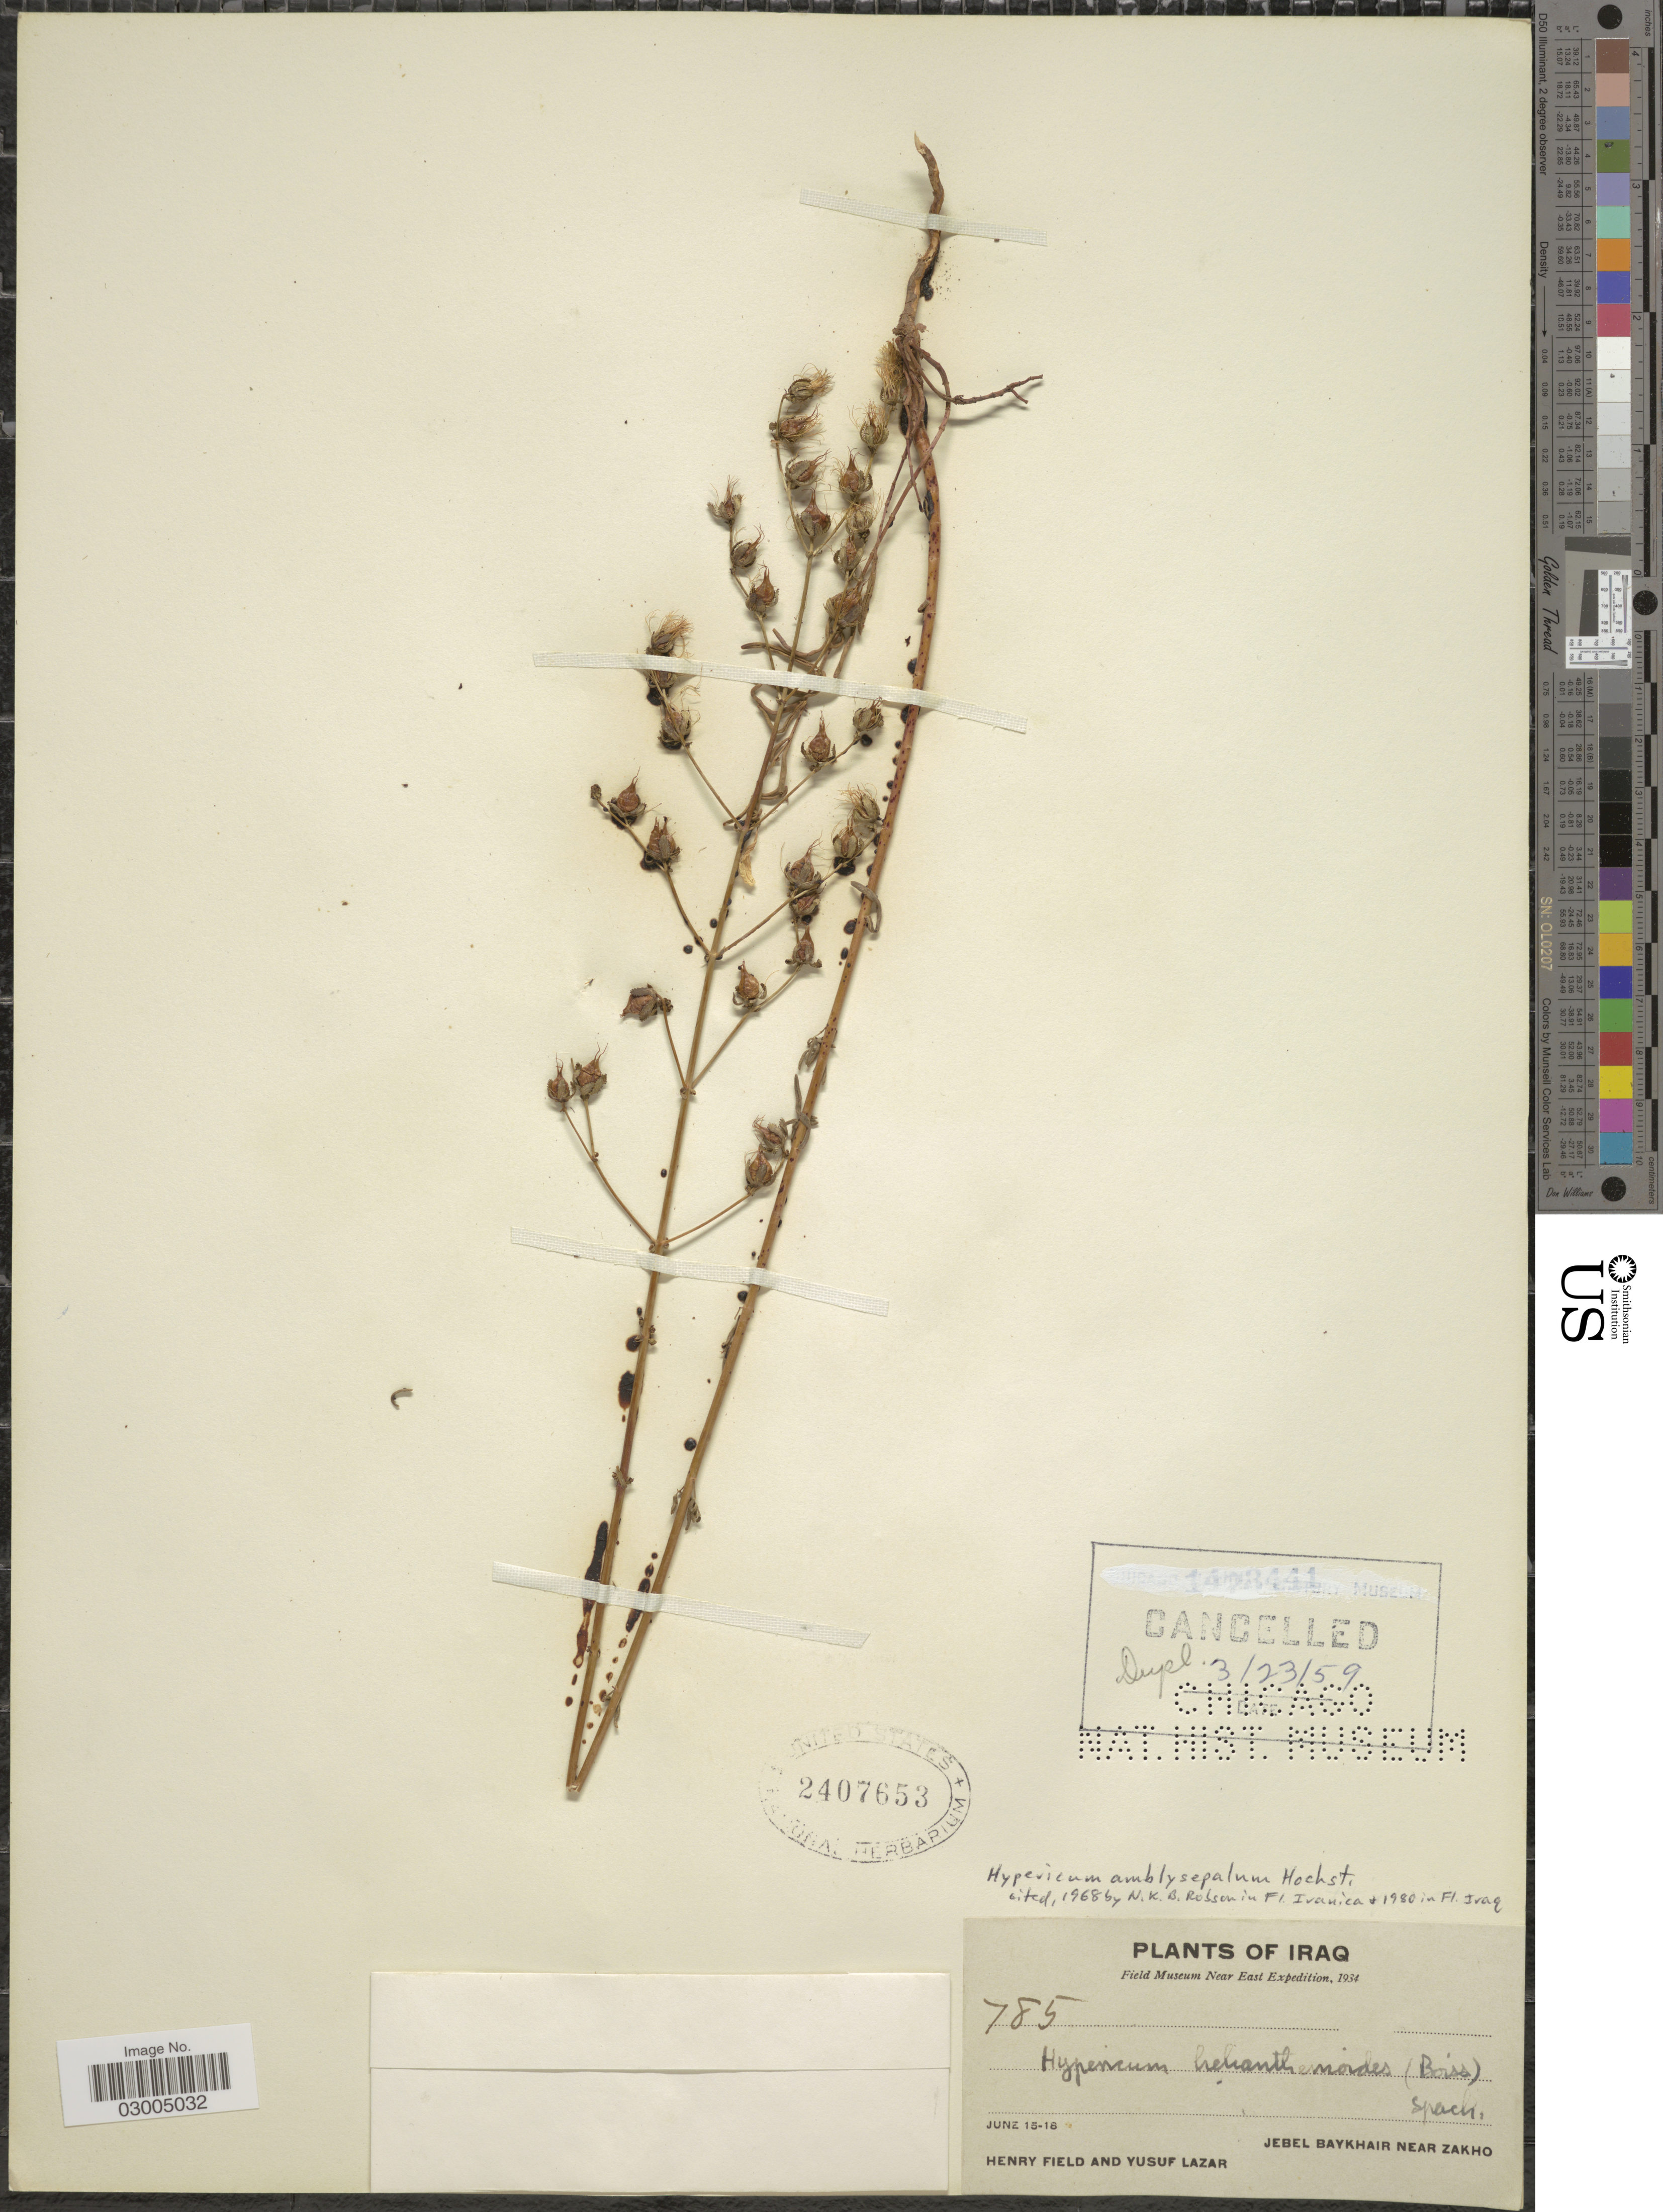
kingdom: Plantae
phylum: Tracheophyta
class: Magnoliopsida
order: Malpighiales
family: Hypericaceae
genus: Hypericum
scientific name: Hypericum amblysepalum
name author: Hochst.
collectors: H. Field & Y. Lazar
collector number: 785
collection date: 1934-06-15/1934-06-16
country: Iraq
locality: Jebel Baykhair near Zakho.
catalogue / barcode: US 2407653